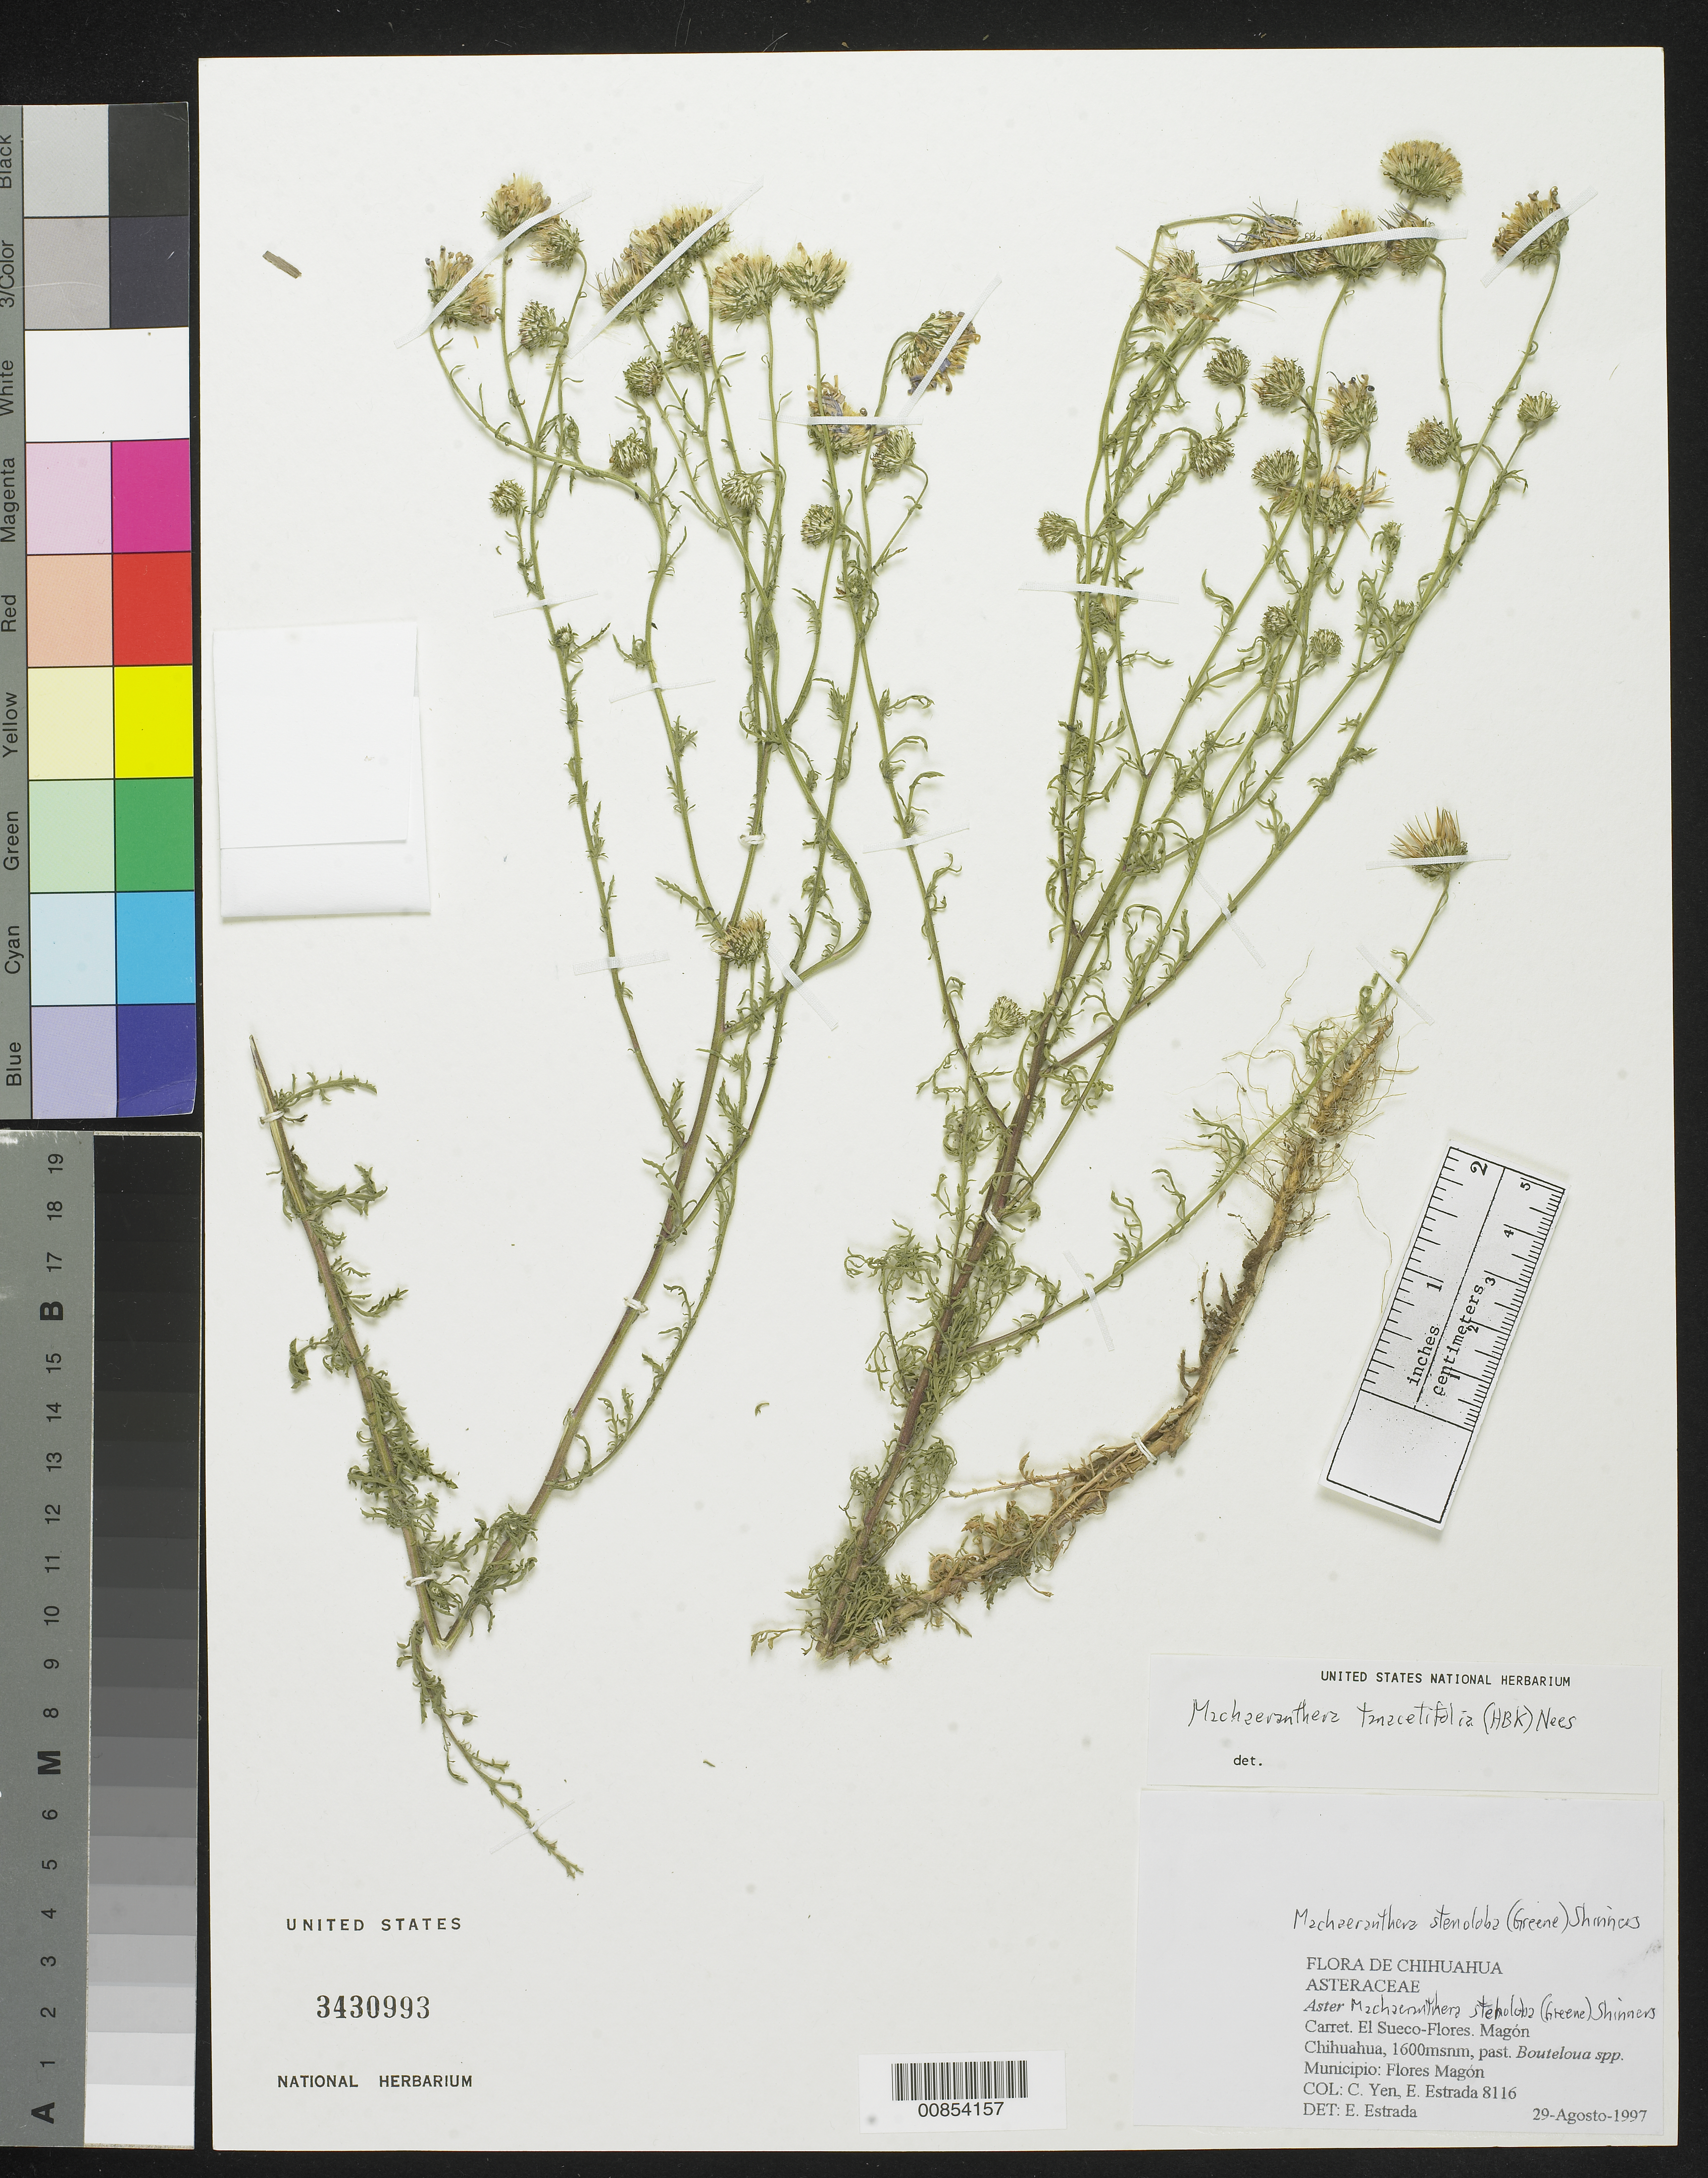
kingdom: Plantae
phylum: Tracheophyta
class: Magnoliopsida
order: Asterales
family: Asteraceae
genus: Machaeranthera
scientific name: Machaeranthera tanacetifolia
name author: (Kunth) Nees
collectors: Y. C. Yang & E. Estrada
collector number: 8116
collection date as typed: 29 Aug 1997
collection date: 1997-08-29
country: Mexico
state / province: Chihuahua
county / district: Flores Magón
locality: Carretera El Sueco-Flores Magón.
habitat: Pastizal Bouteloua spp.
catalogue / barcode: US 3430993